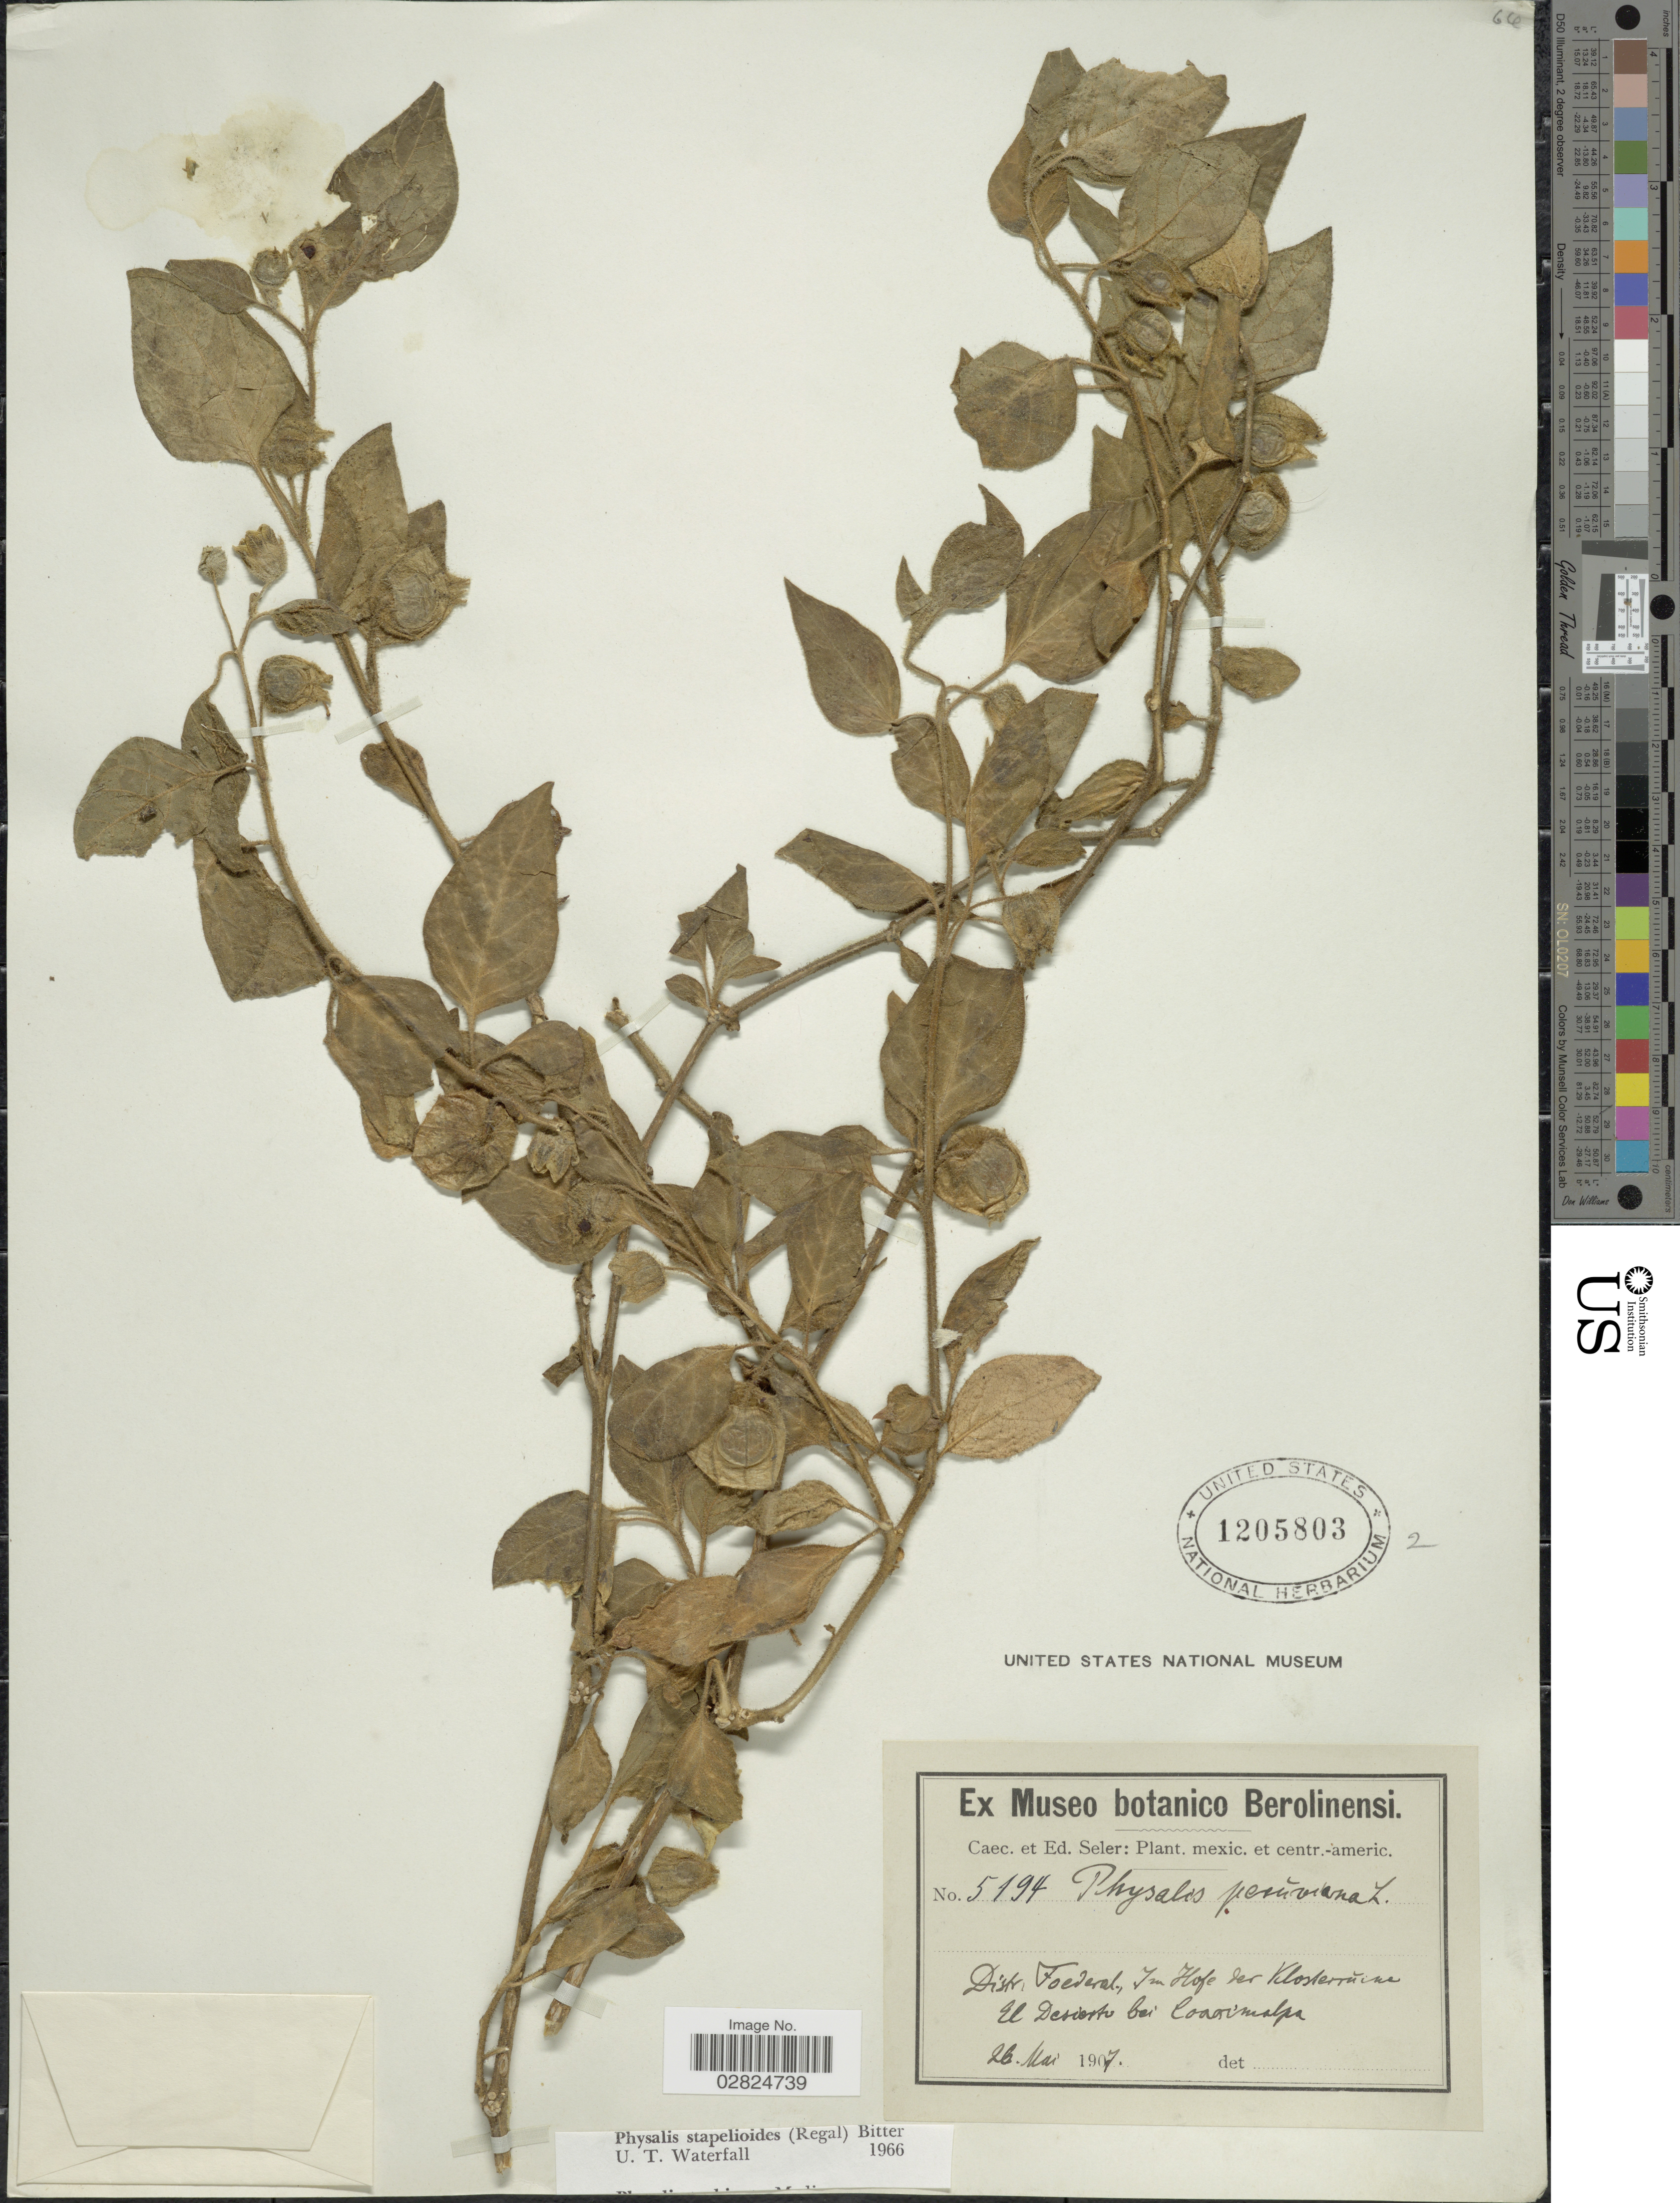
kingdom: Plantae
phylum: Tracheophyta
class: Magnoliopsida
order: Solanales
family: Solanaceae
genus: Physalis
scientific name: Physalis coztomatl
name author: Dunal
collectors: C. Seler & E. G. Seler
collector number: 5194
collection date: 1907-05-26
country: Mexico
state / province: Distrito Federal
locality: In Hofe der Klosterreina El Desierto bei Coaomalpa. [interpreted]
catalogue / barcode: US 1205803